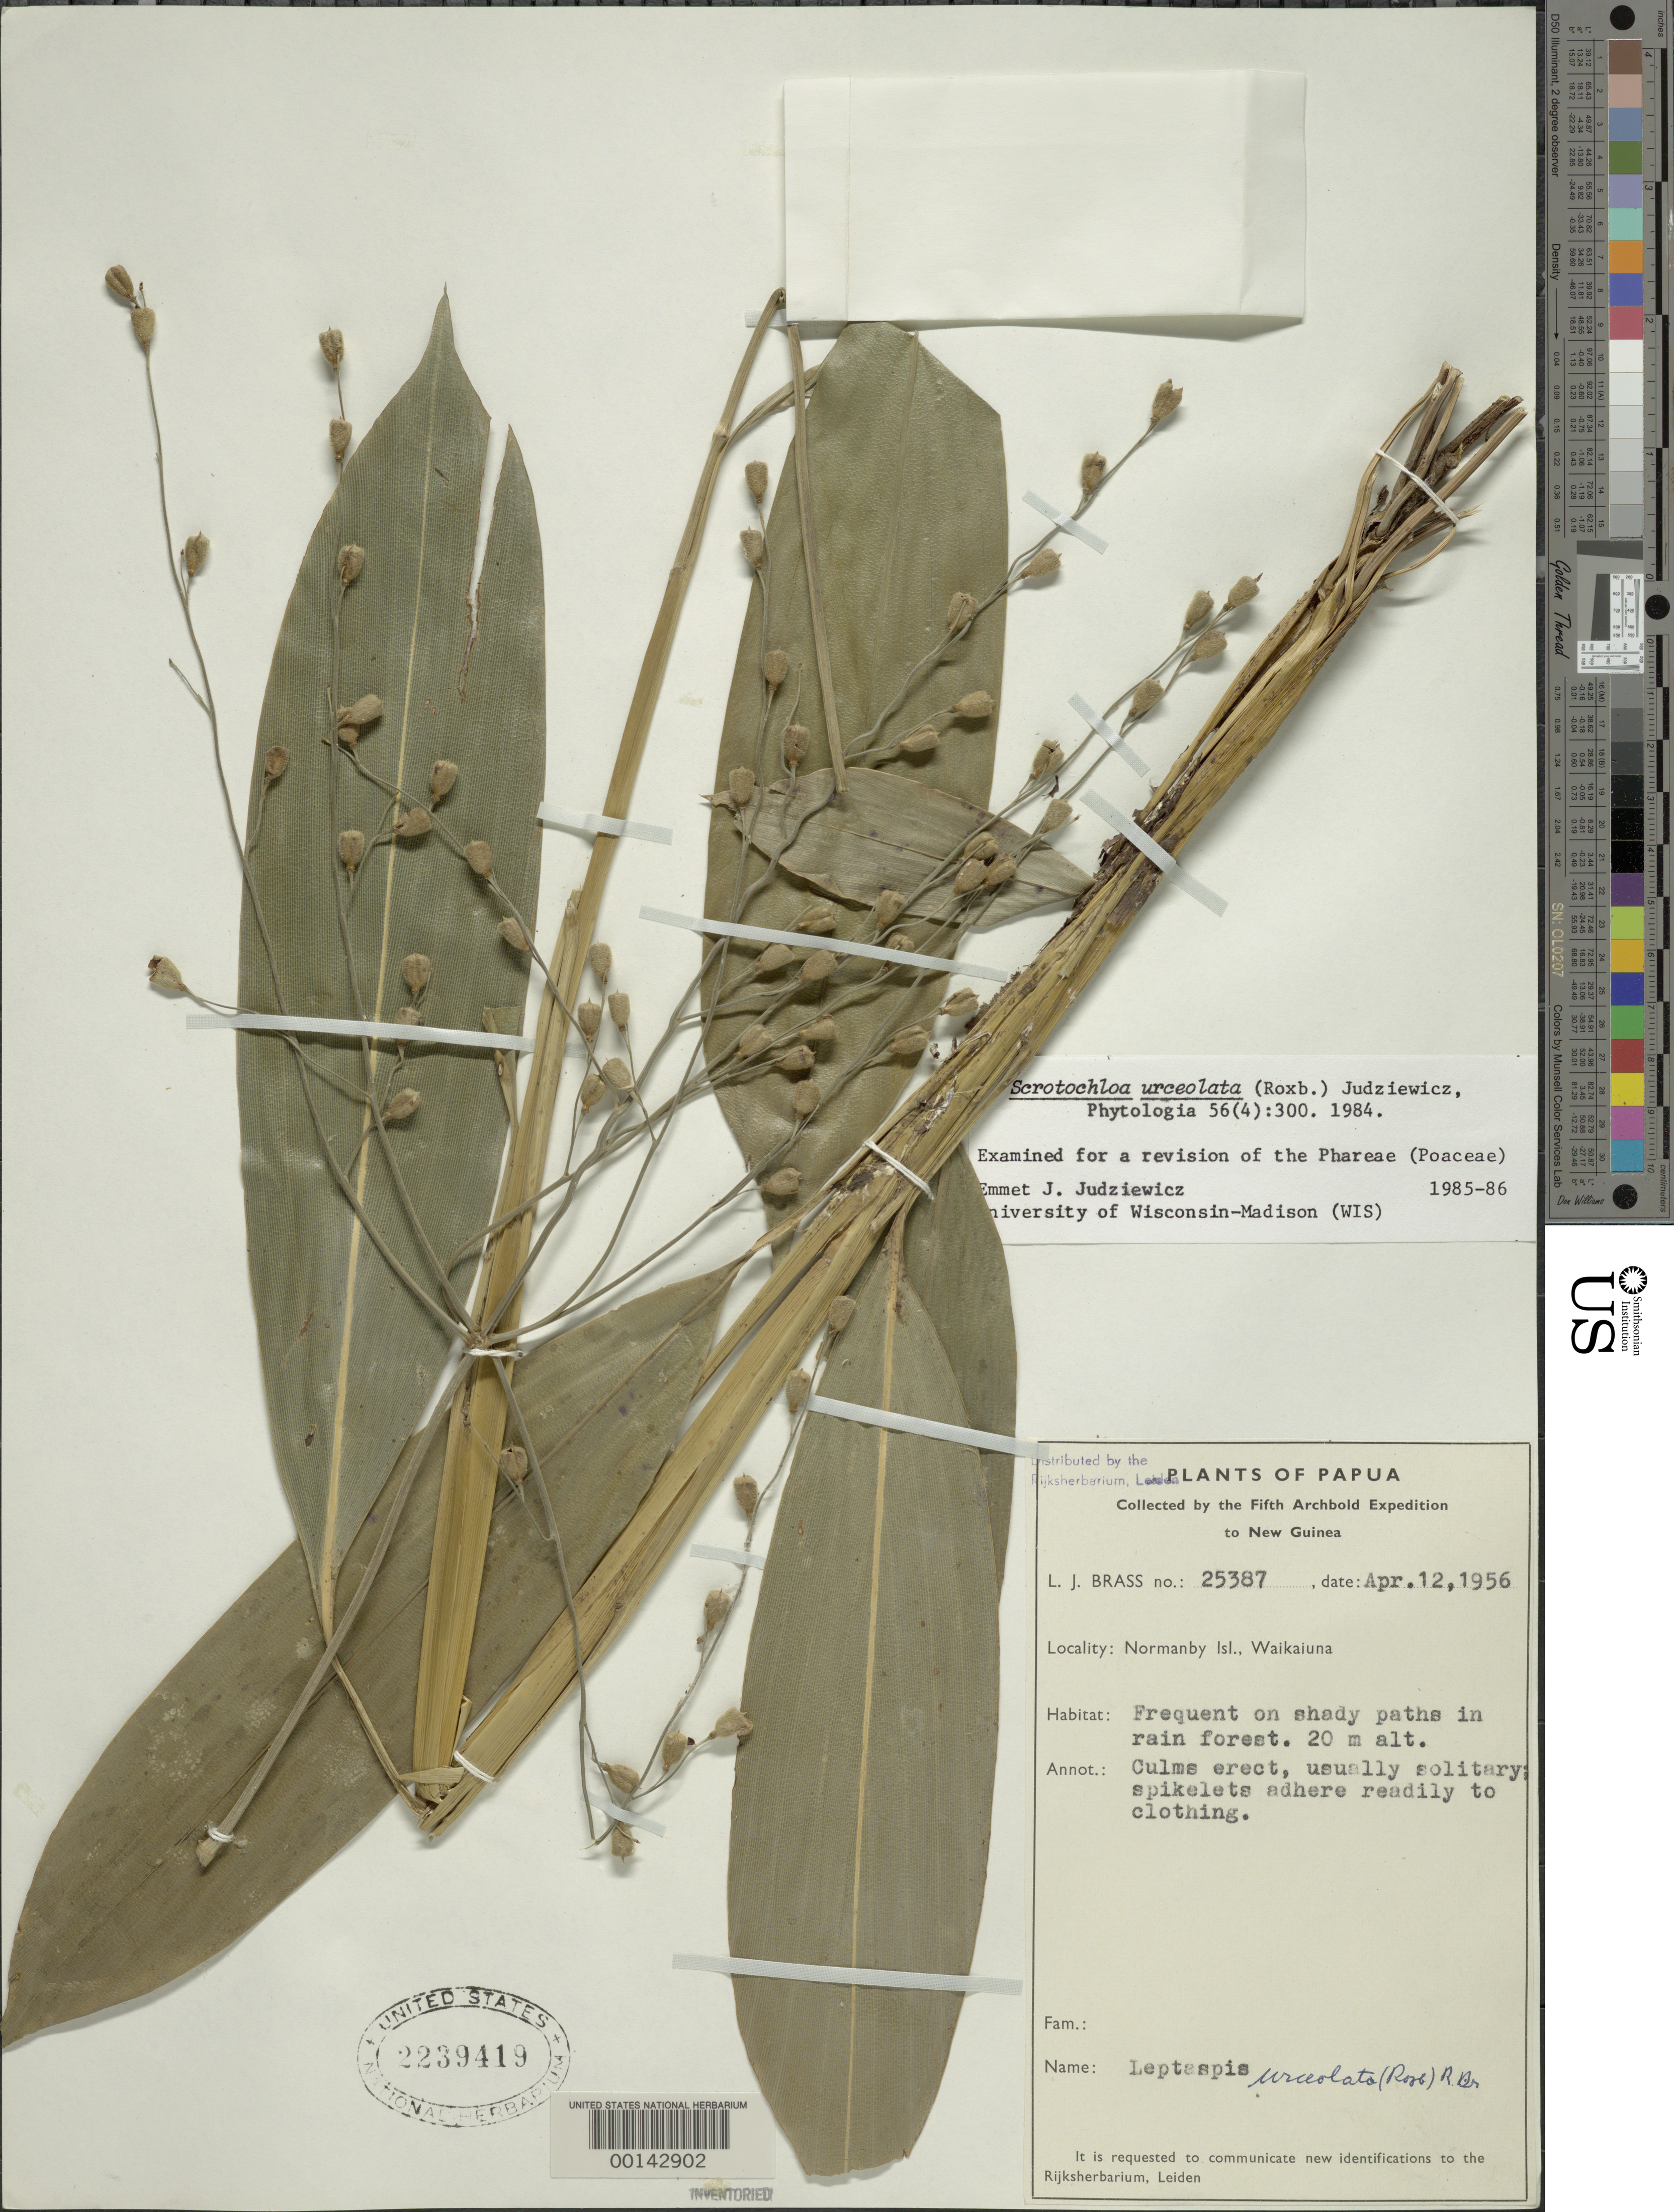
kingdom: Plantae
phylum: Tracheophyta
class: Liliopsida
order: Poales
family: Poaceae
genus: Scrotochloa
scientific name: Scrotochloa urceolata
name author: (Roxb.) Judz.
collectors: L. J. Brass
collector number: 25387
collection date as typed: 12 Apr 1956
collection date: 1956-04-12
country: Papua New Guinea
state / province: Milne Bay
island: Normanby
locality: Normanby i., waikaiuna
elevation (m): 20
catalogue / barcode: US 2239419